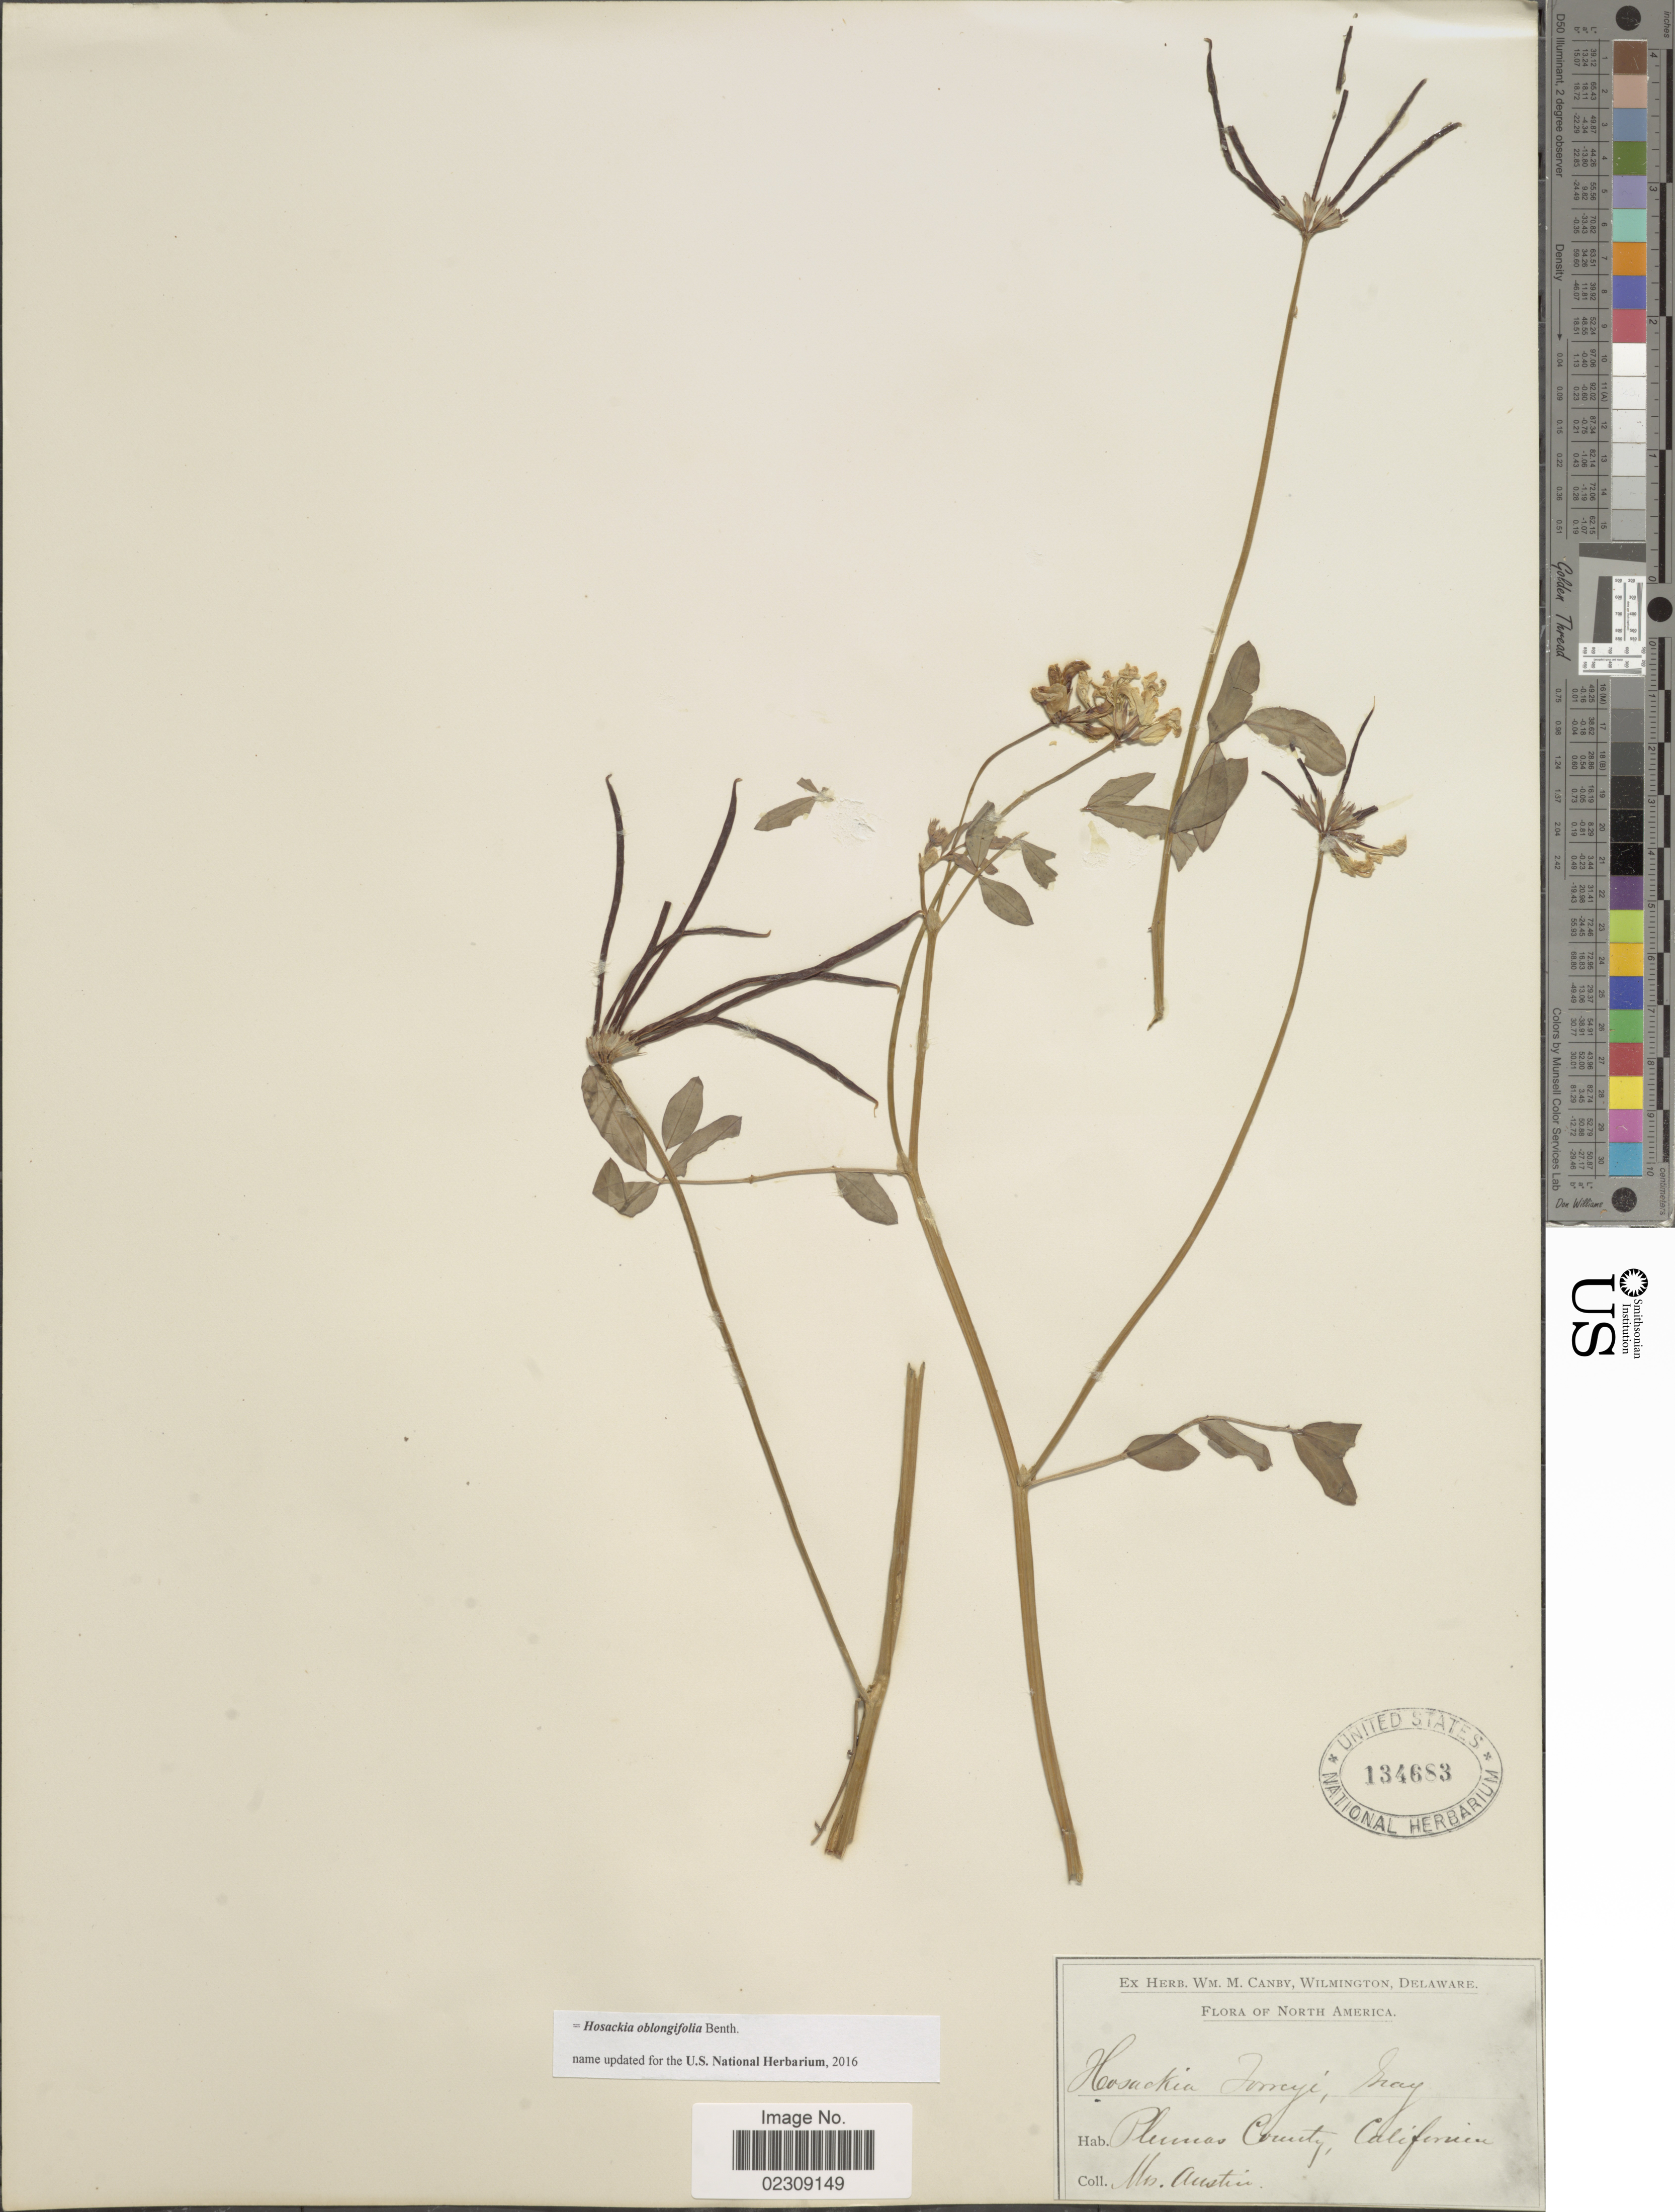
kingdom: Plantae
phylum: Tracheophyta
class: Magnoliopsida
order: Fabales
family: Fabaceae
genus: Hosackia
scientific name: Hosackia oblongifolia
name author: Benth.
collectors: Austin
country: United States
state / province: California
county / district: Plumas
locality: Plumas County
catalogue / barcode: US 134683